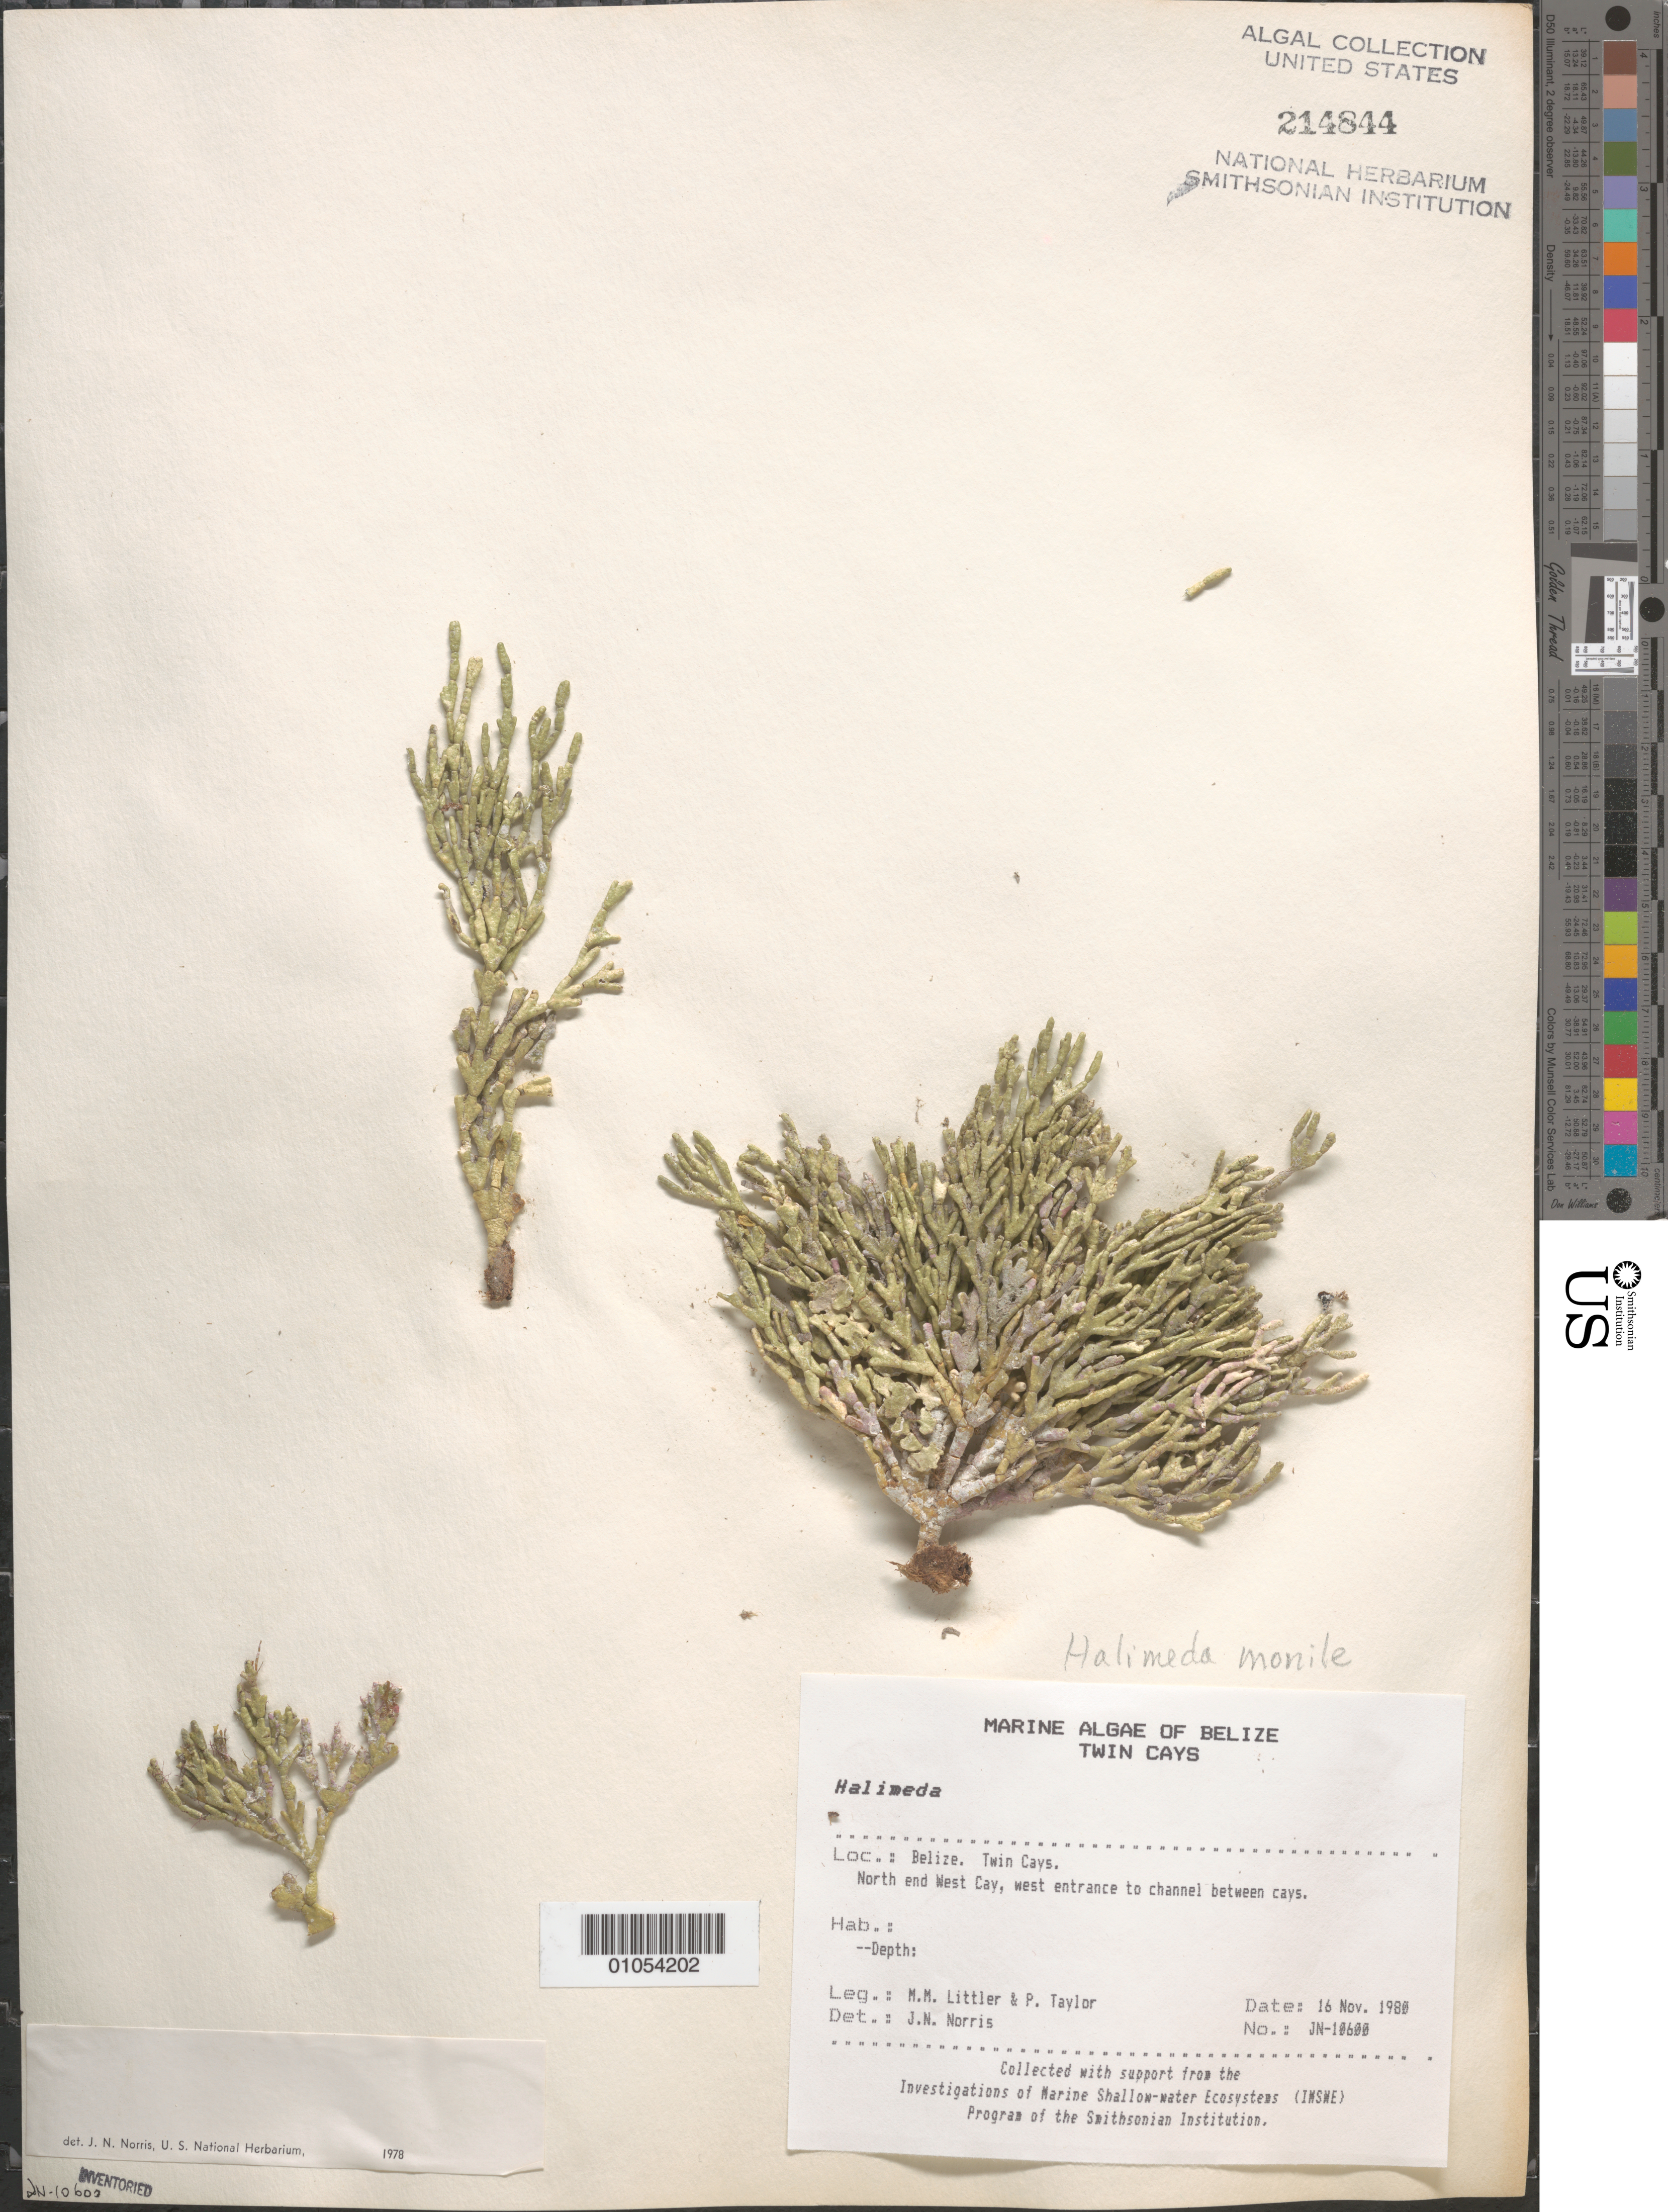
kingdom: Plantae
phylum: Chlorophyta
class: Ulvophyceae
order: Bryopsidales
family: Halimedaceae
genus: Halimeda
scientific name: Halimeda monile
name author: (J. Ellis & Sol.) J.V.Lamouroux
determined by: Norris, James N.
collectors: M. M. Littler & P. R. Taylor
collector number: JN-10600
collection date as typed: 16 Nov 1980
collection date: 1980-11-16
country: Belize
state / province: Stann Creek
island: West Cay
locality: North end of West Cay, west entrance to channel between cays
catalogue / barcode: US 214844